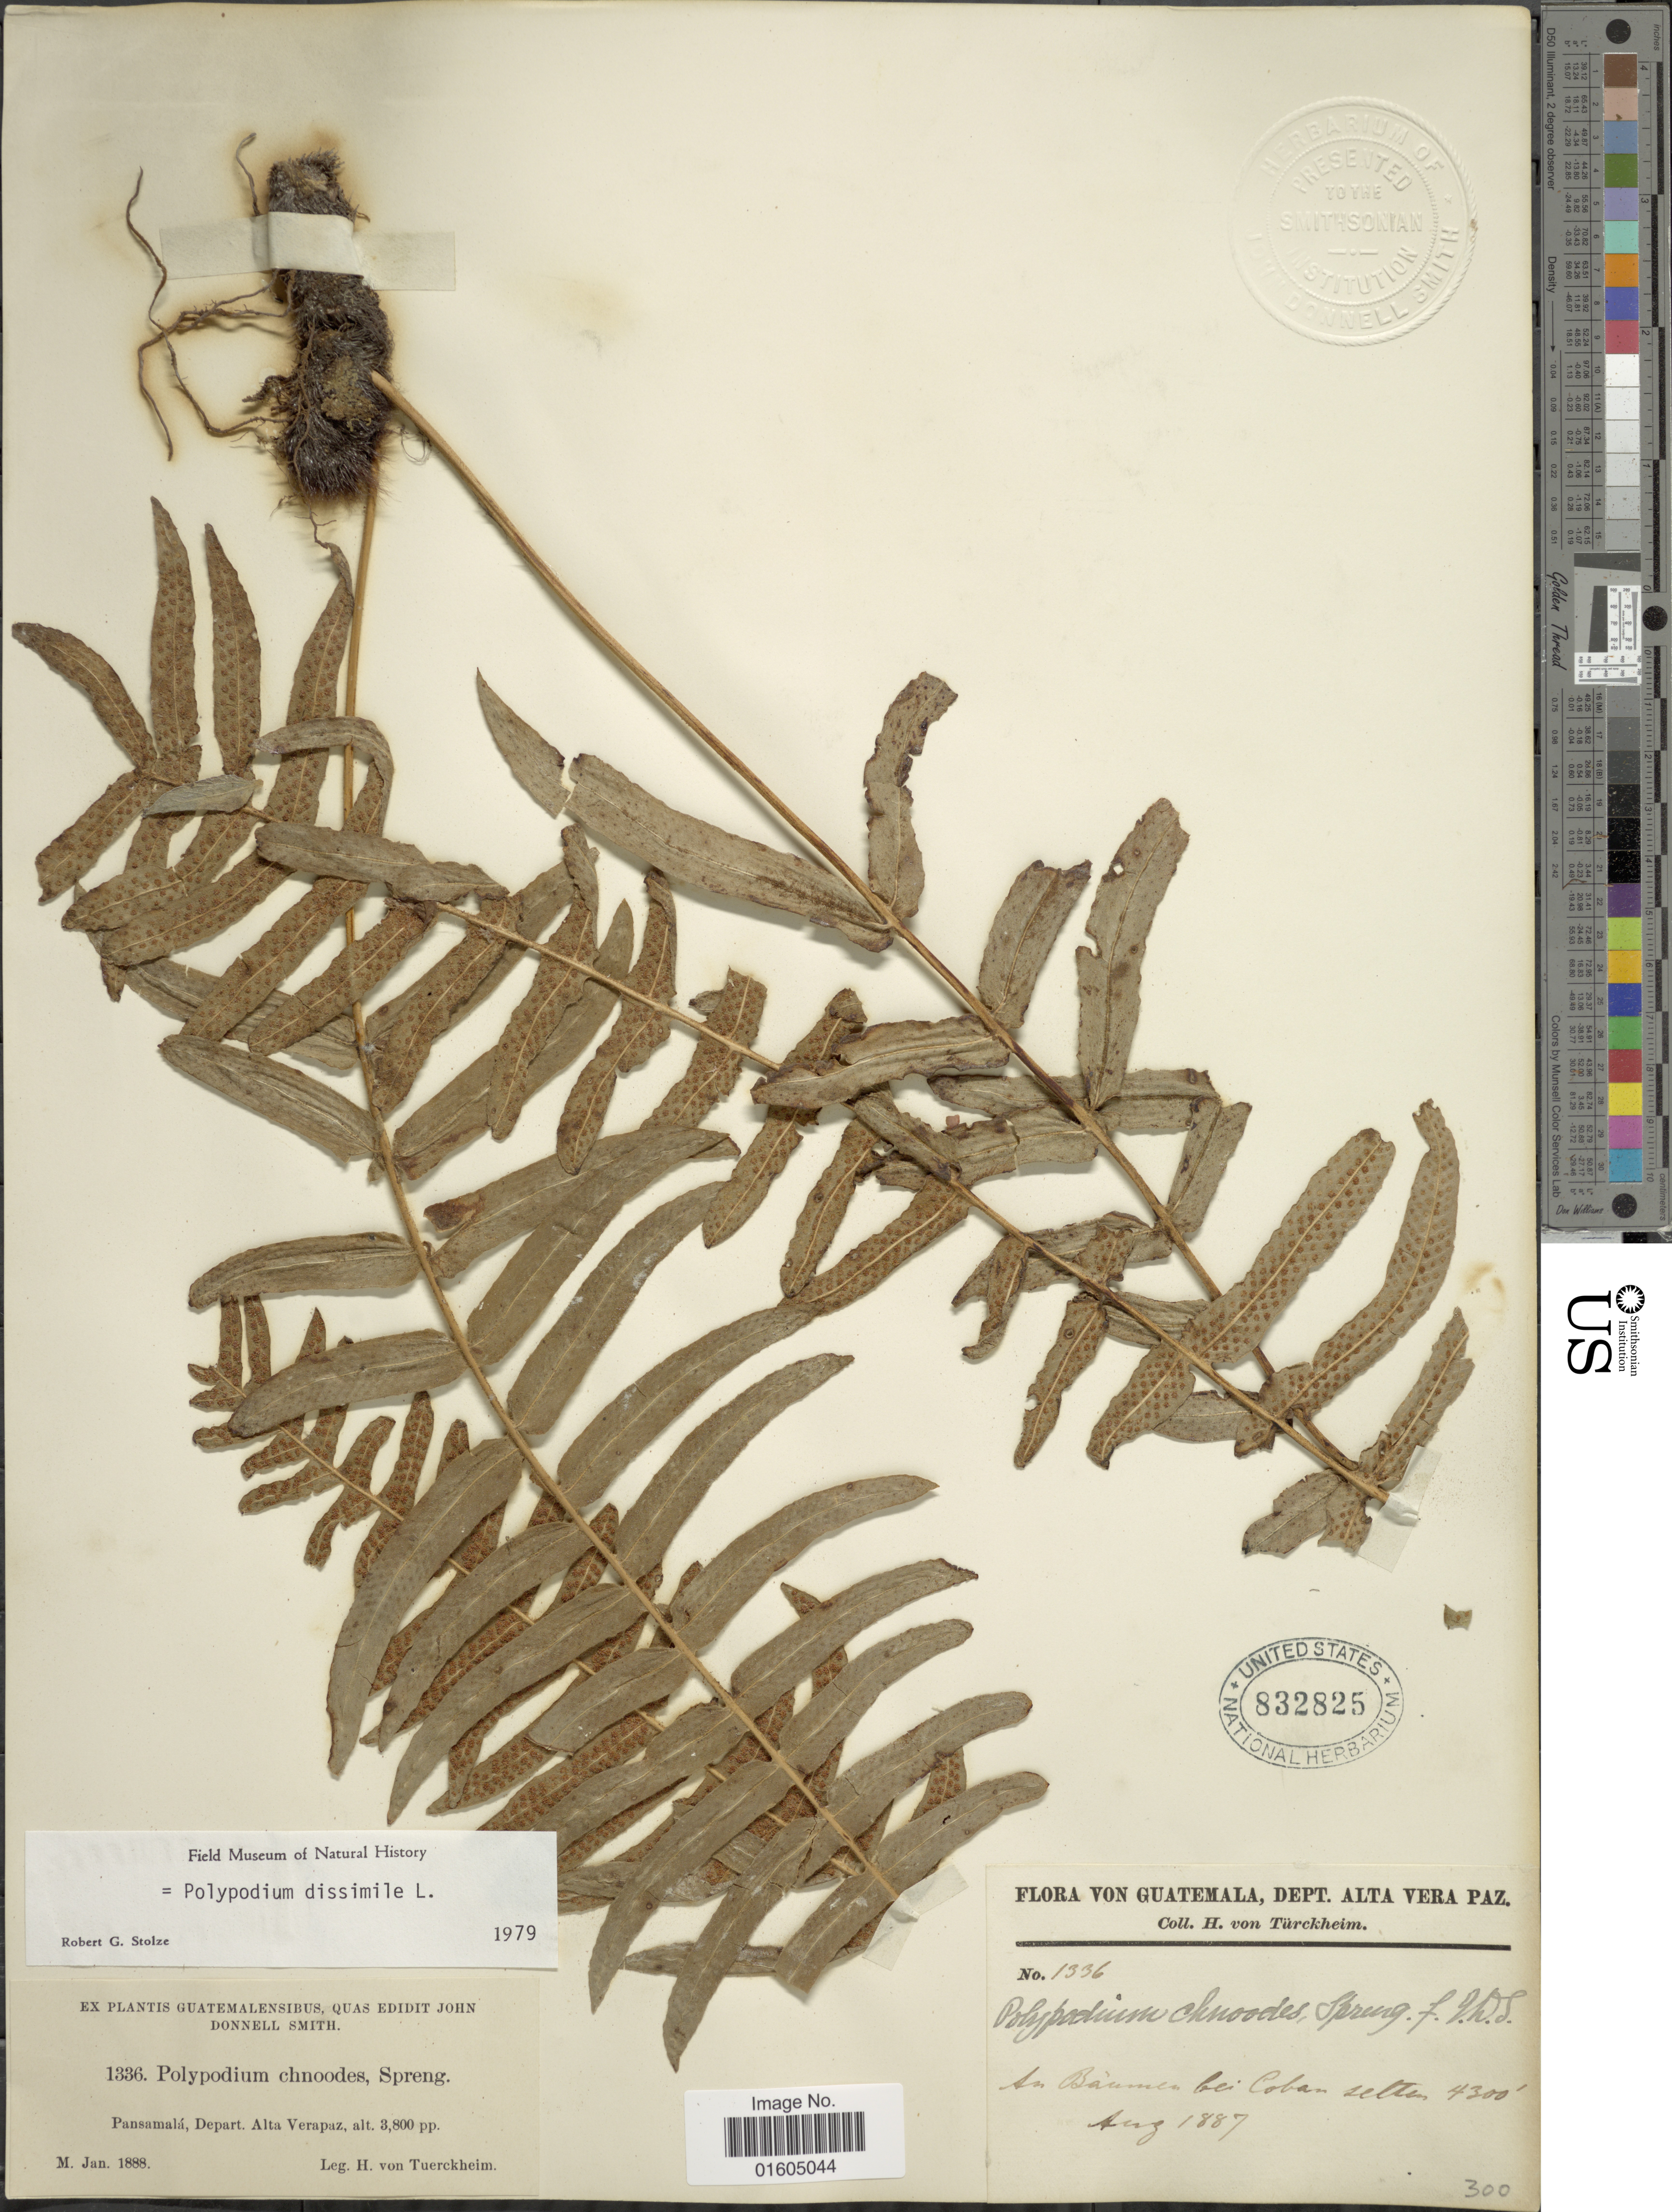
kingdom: Plantae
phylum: Tracheophyta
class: Polypodiopsida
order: Polypodiales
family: Polypodiaceae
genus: Serpocaulon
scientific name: Serpocaulon dissimile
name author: (L.) A.R. Sm.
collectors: H. von Türckheim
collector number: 1336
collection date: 1888-08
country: Guatemala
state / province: Alta Verapaz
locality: Pansamala, an baumen bei Cobán selten [seldem on trees at Cobán]. Depart. Alta Verapaz.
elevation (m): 1311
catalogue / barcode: US 832825